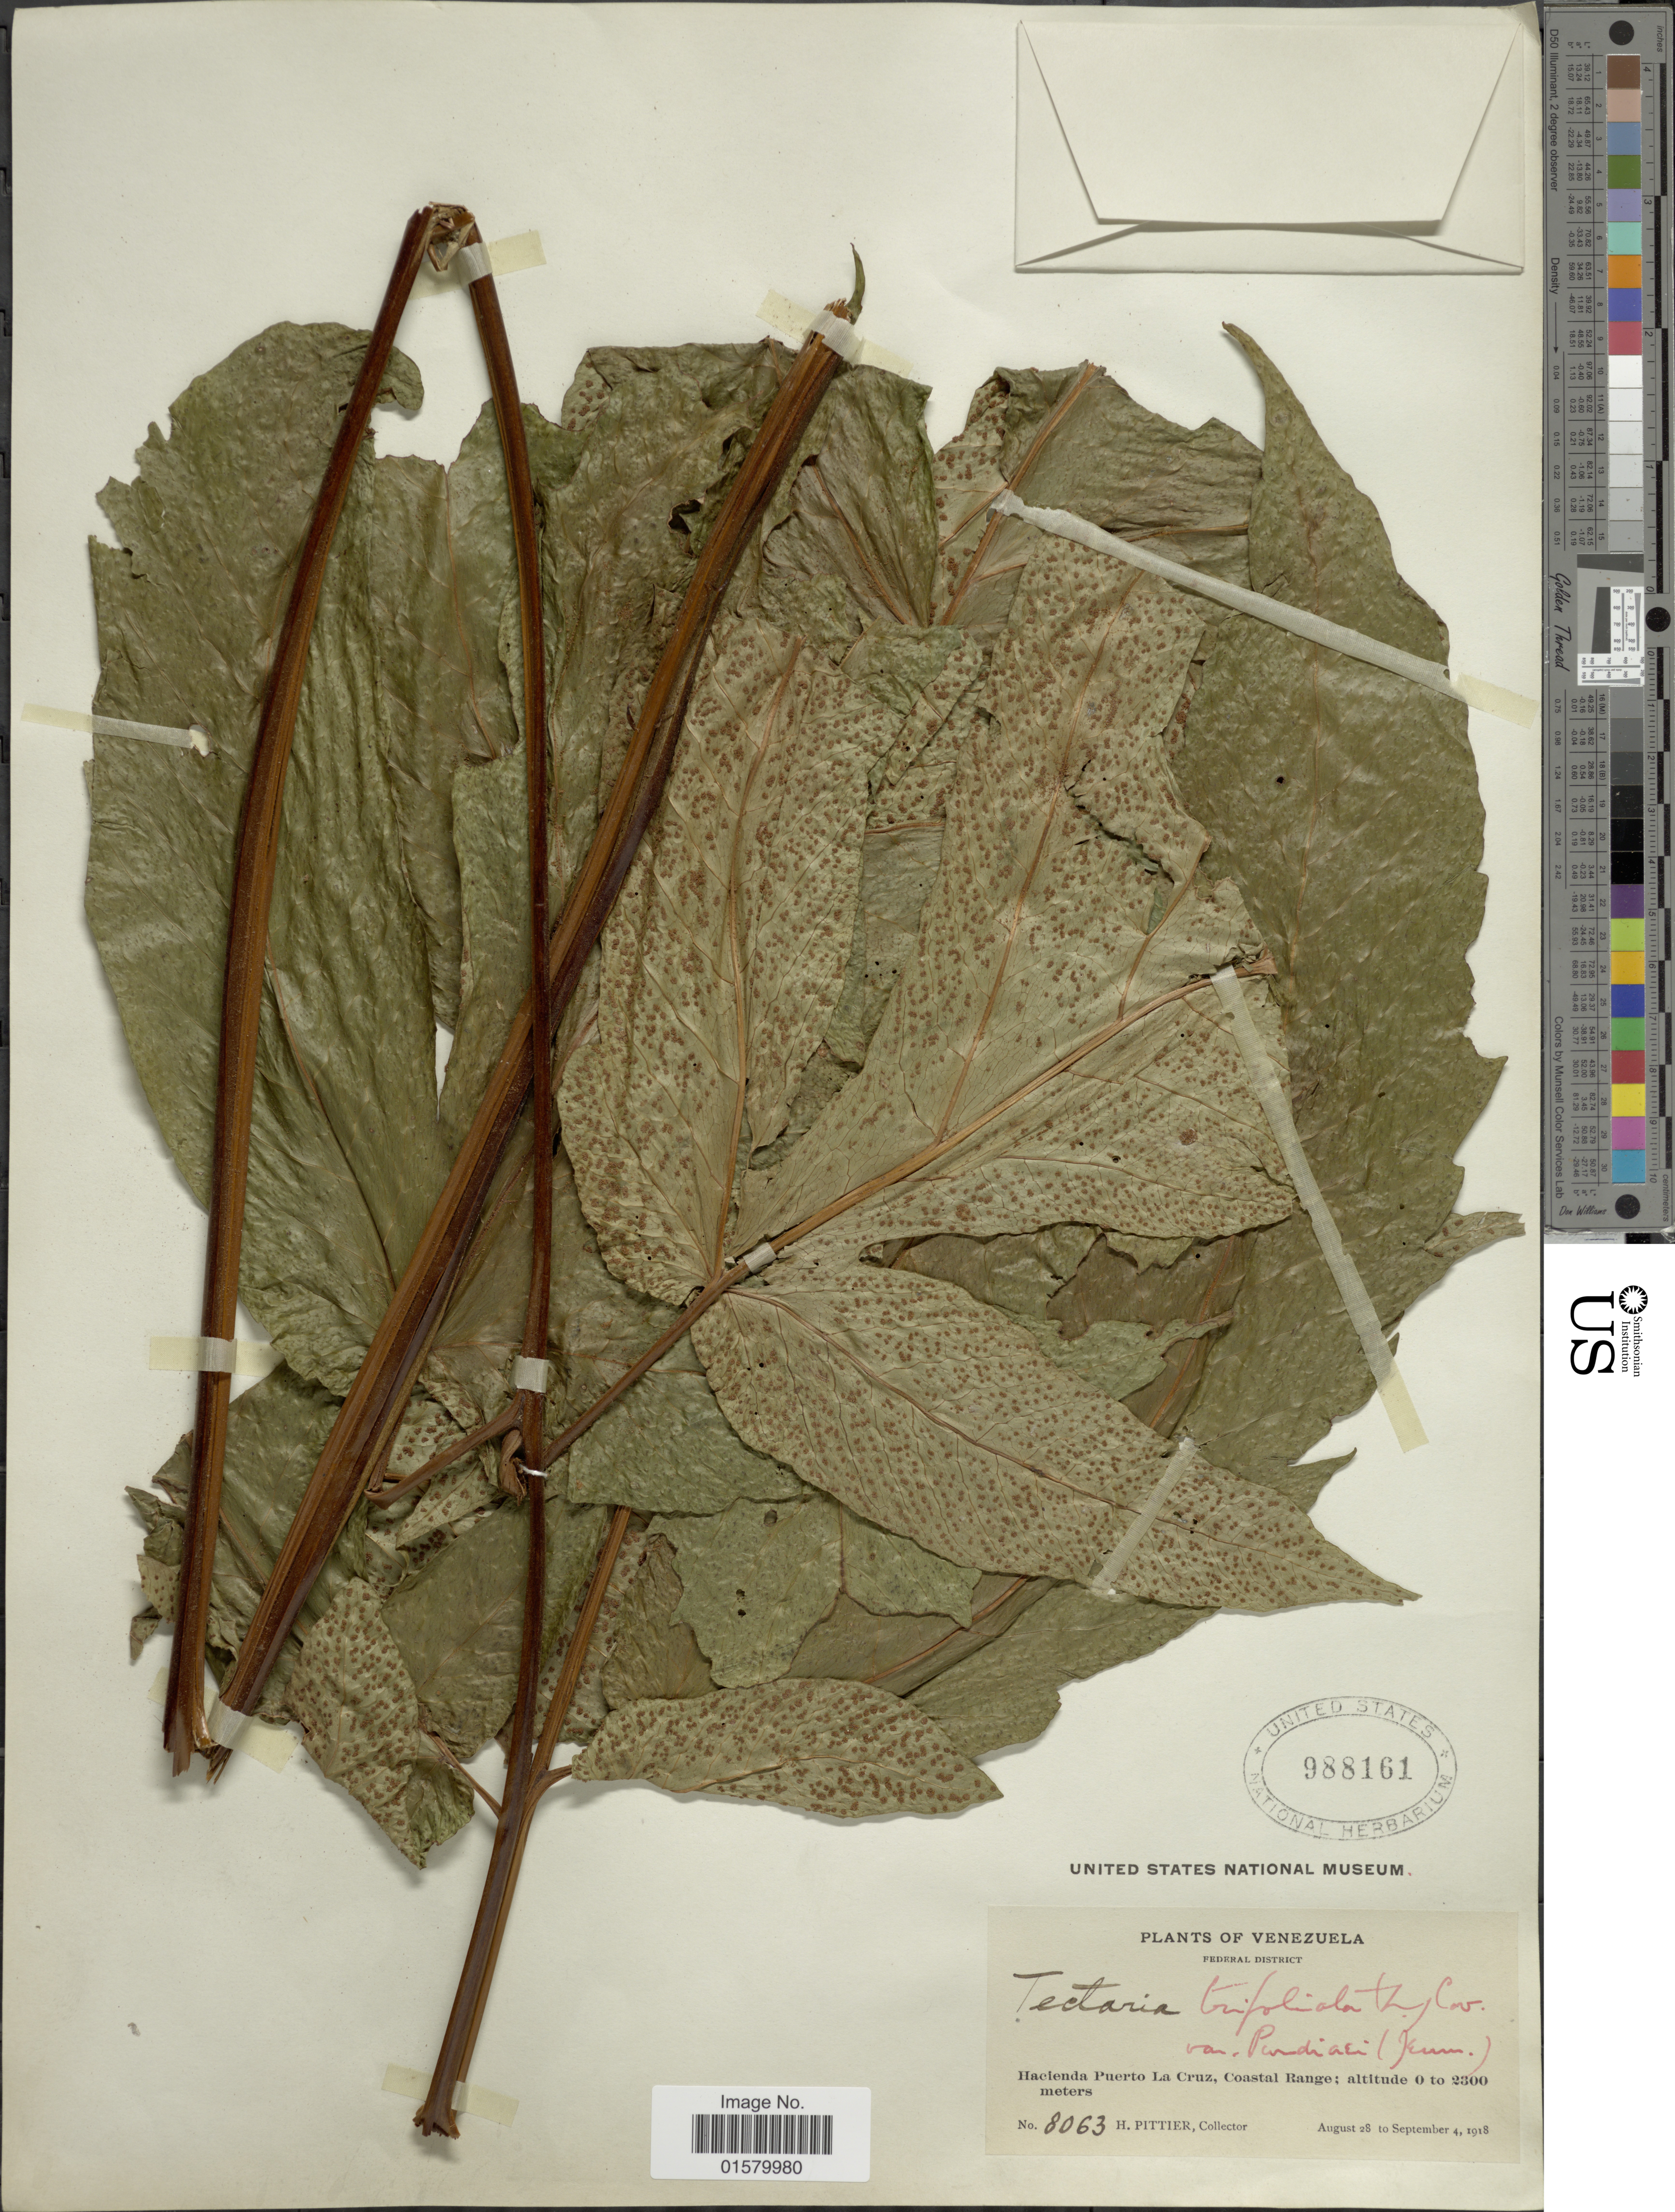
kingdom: Plantae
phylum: Tracheophyta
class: Polypodiopsida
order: Polypodiales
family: Tectariaceae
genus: Tectaria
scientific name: Tectaria trifoliata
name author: (L.) Cav.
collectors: H. F. Pittier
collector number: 8063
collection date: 1918-08-28/1918-09-04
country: Venezuela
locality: Federal District, Hacienda Puerto La Cruz, Coastal Range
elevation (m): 0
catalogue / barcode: US 988161